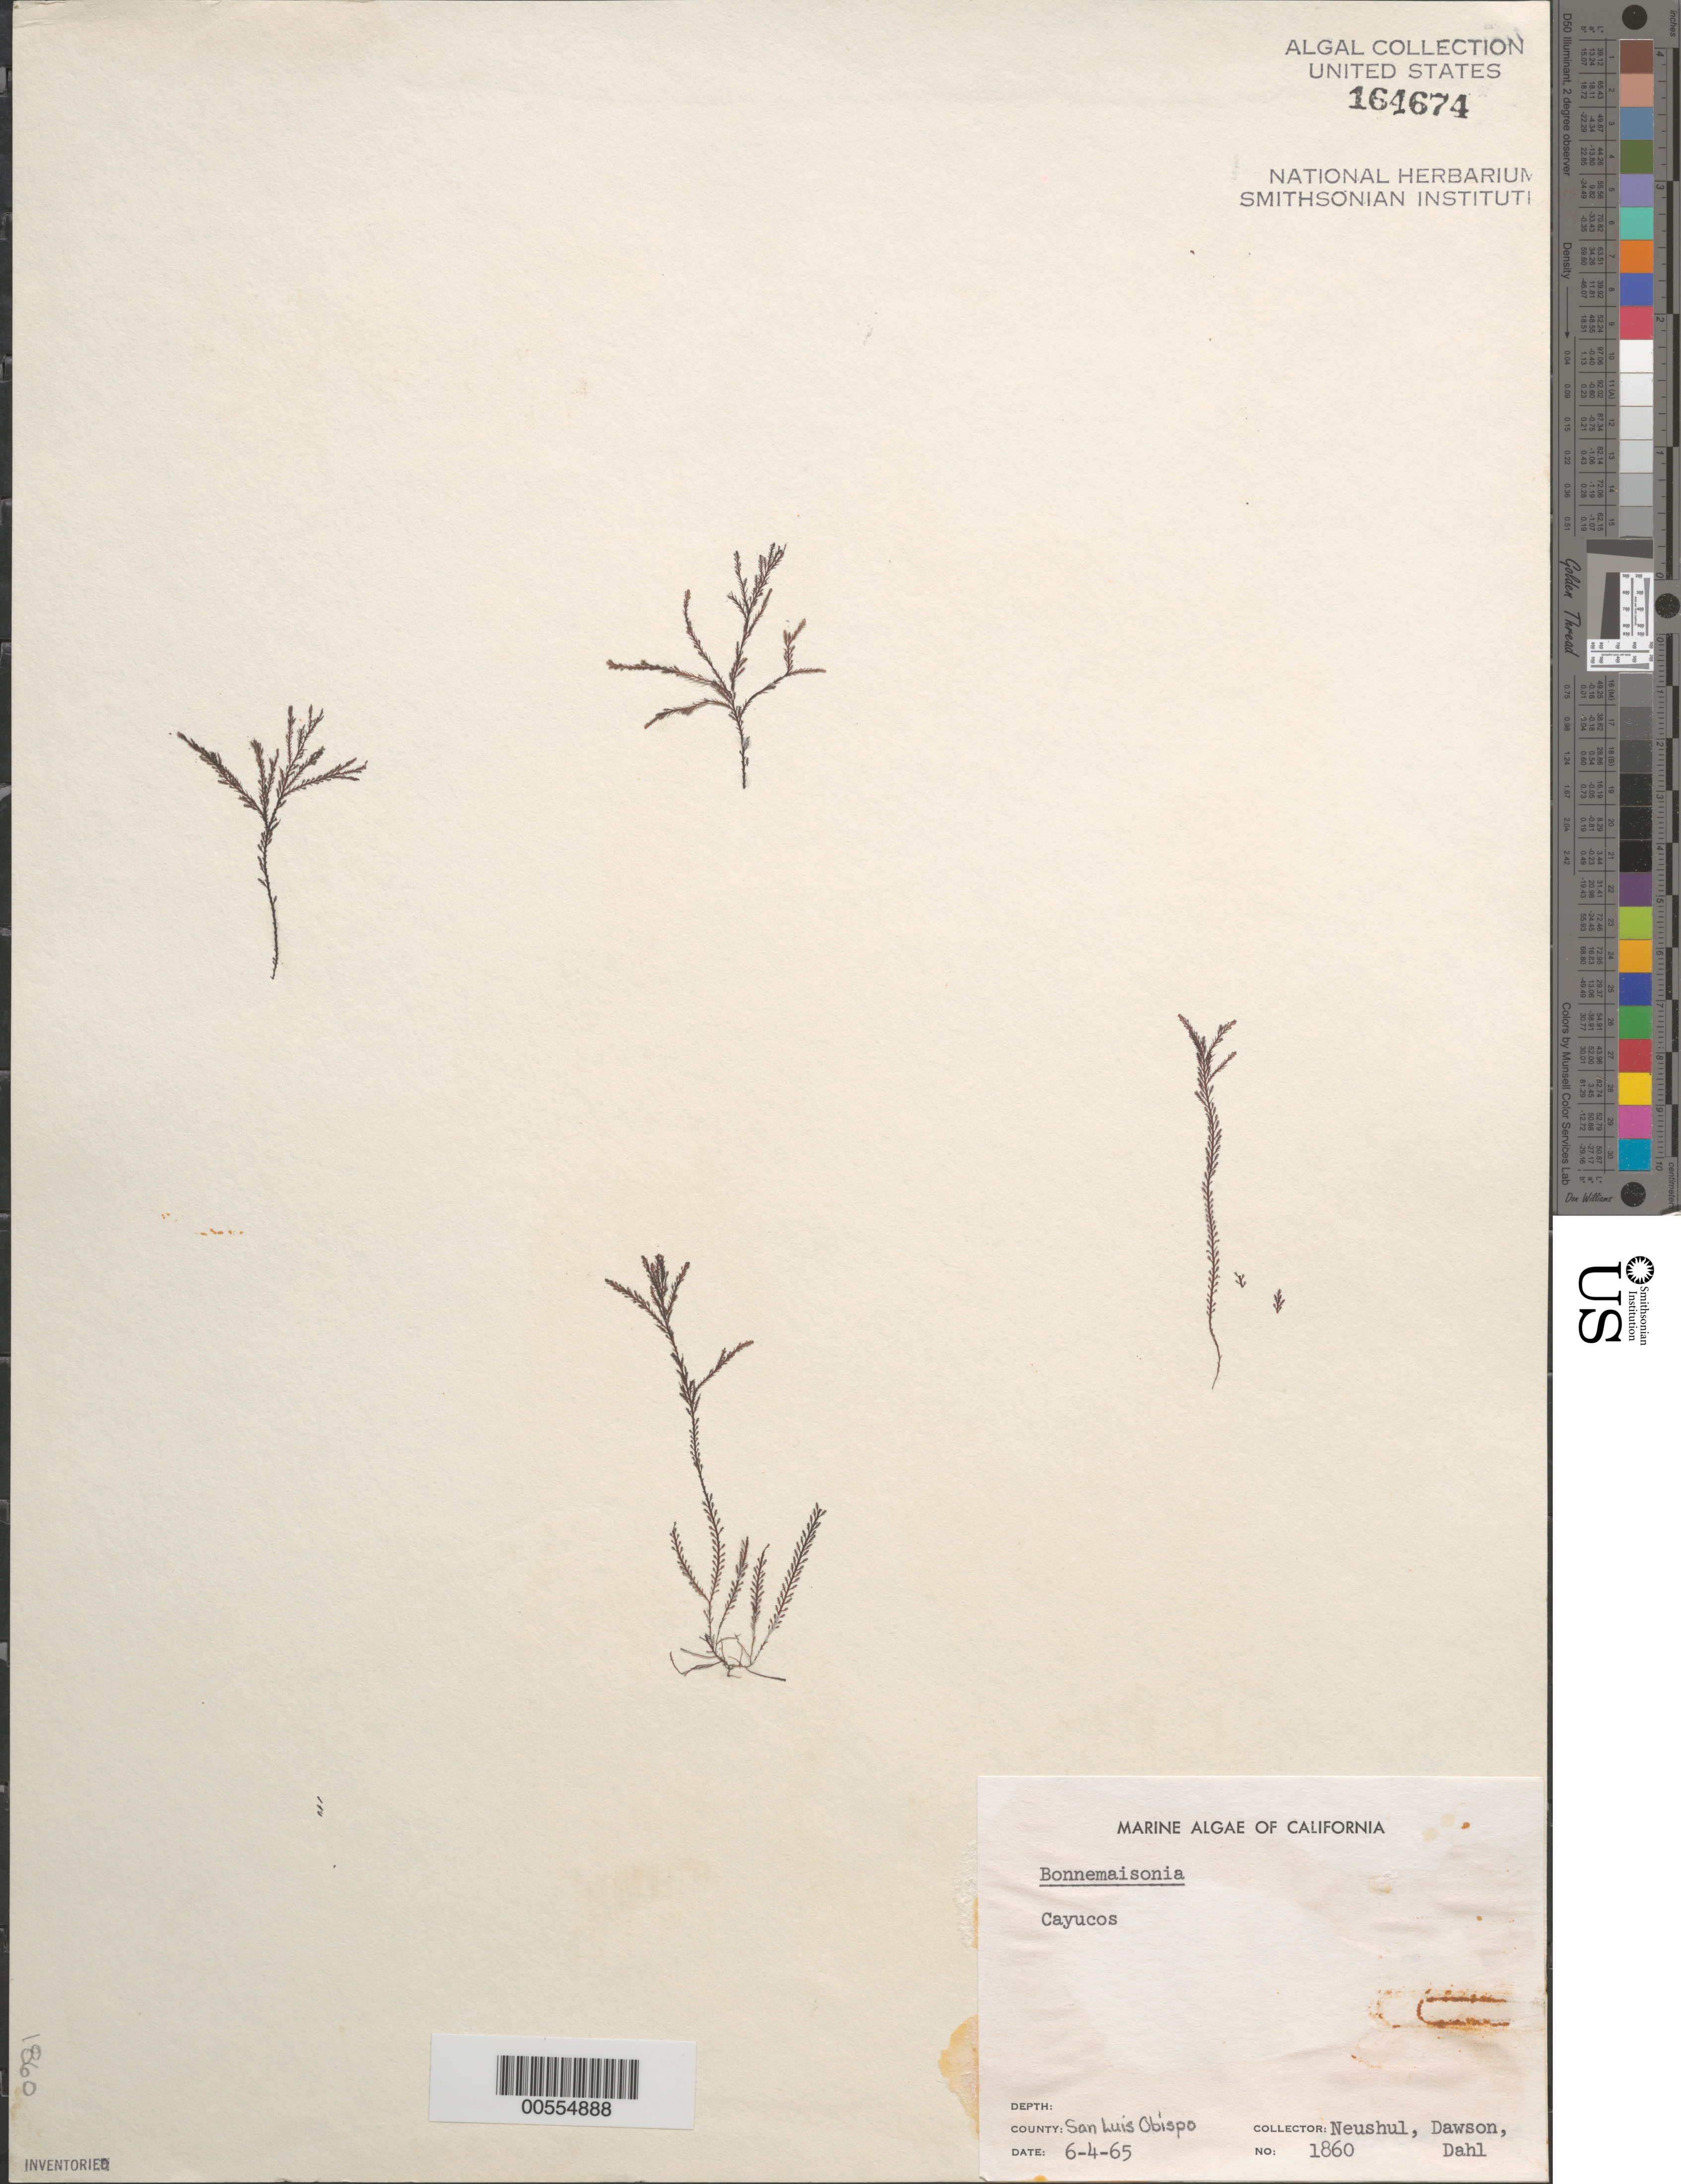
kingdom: Plantae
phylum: Rhodophyta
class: Florideophyceae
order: Bonnemaisoniales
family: Bonnemaisoniaceae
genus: Bonnemaisonia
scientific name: Bonnemaisonia sp.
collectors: M. Neushul, E. Y. Dawson & A. Dahl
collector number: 1860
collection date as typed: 04 Jun 1965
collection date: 1965-06-04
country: United States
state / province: California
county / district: San Luis Obispo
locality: Cayucos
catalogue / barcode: US 164674